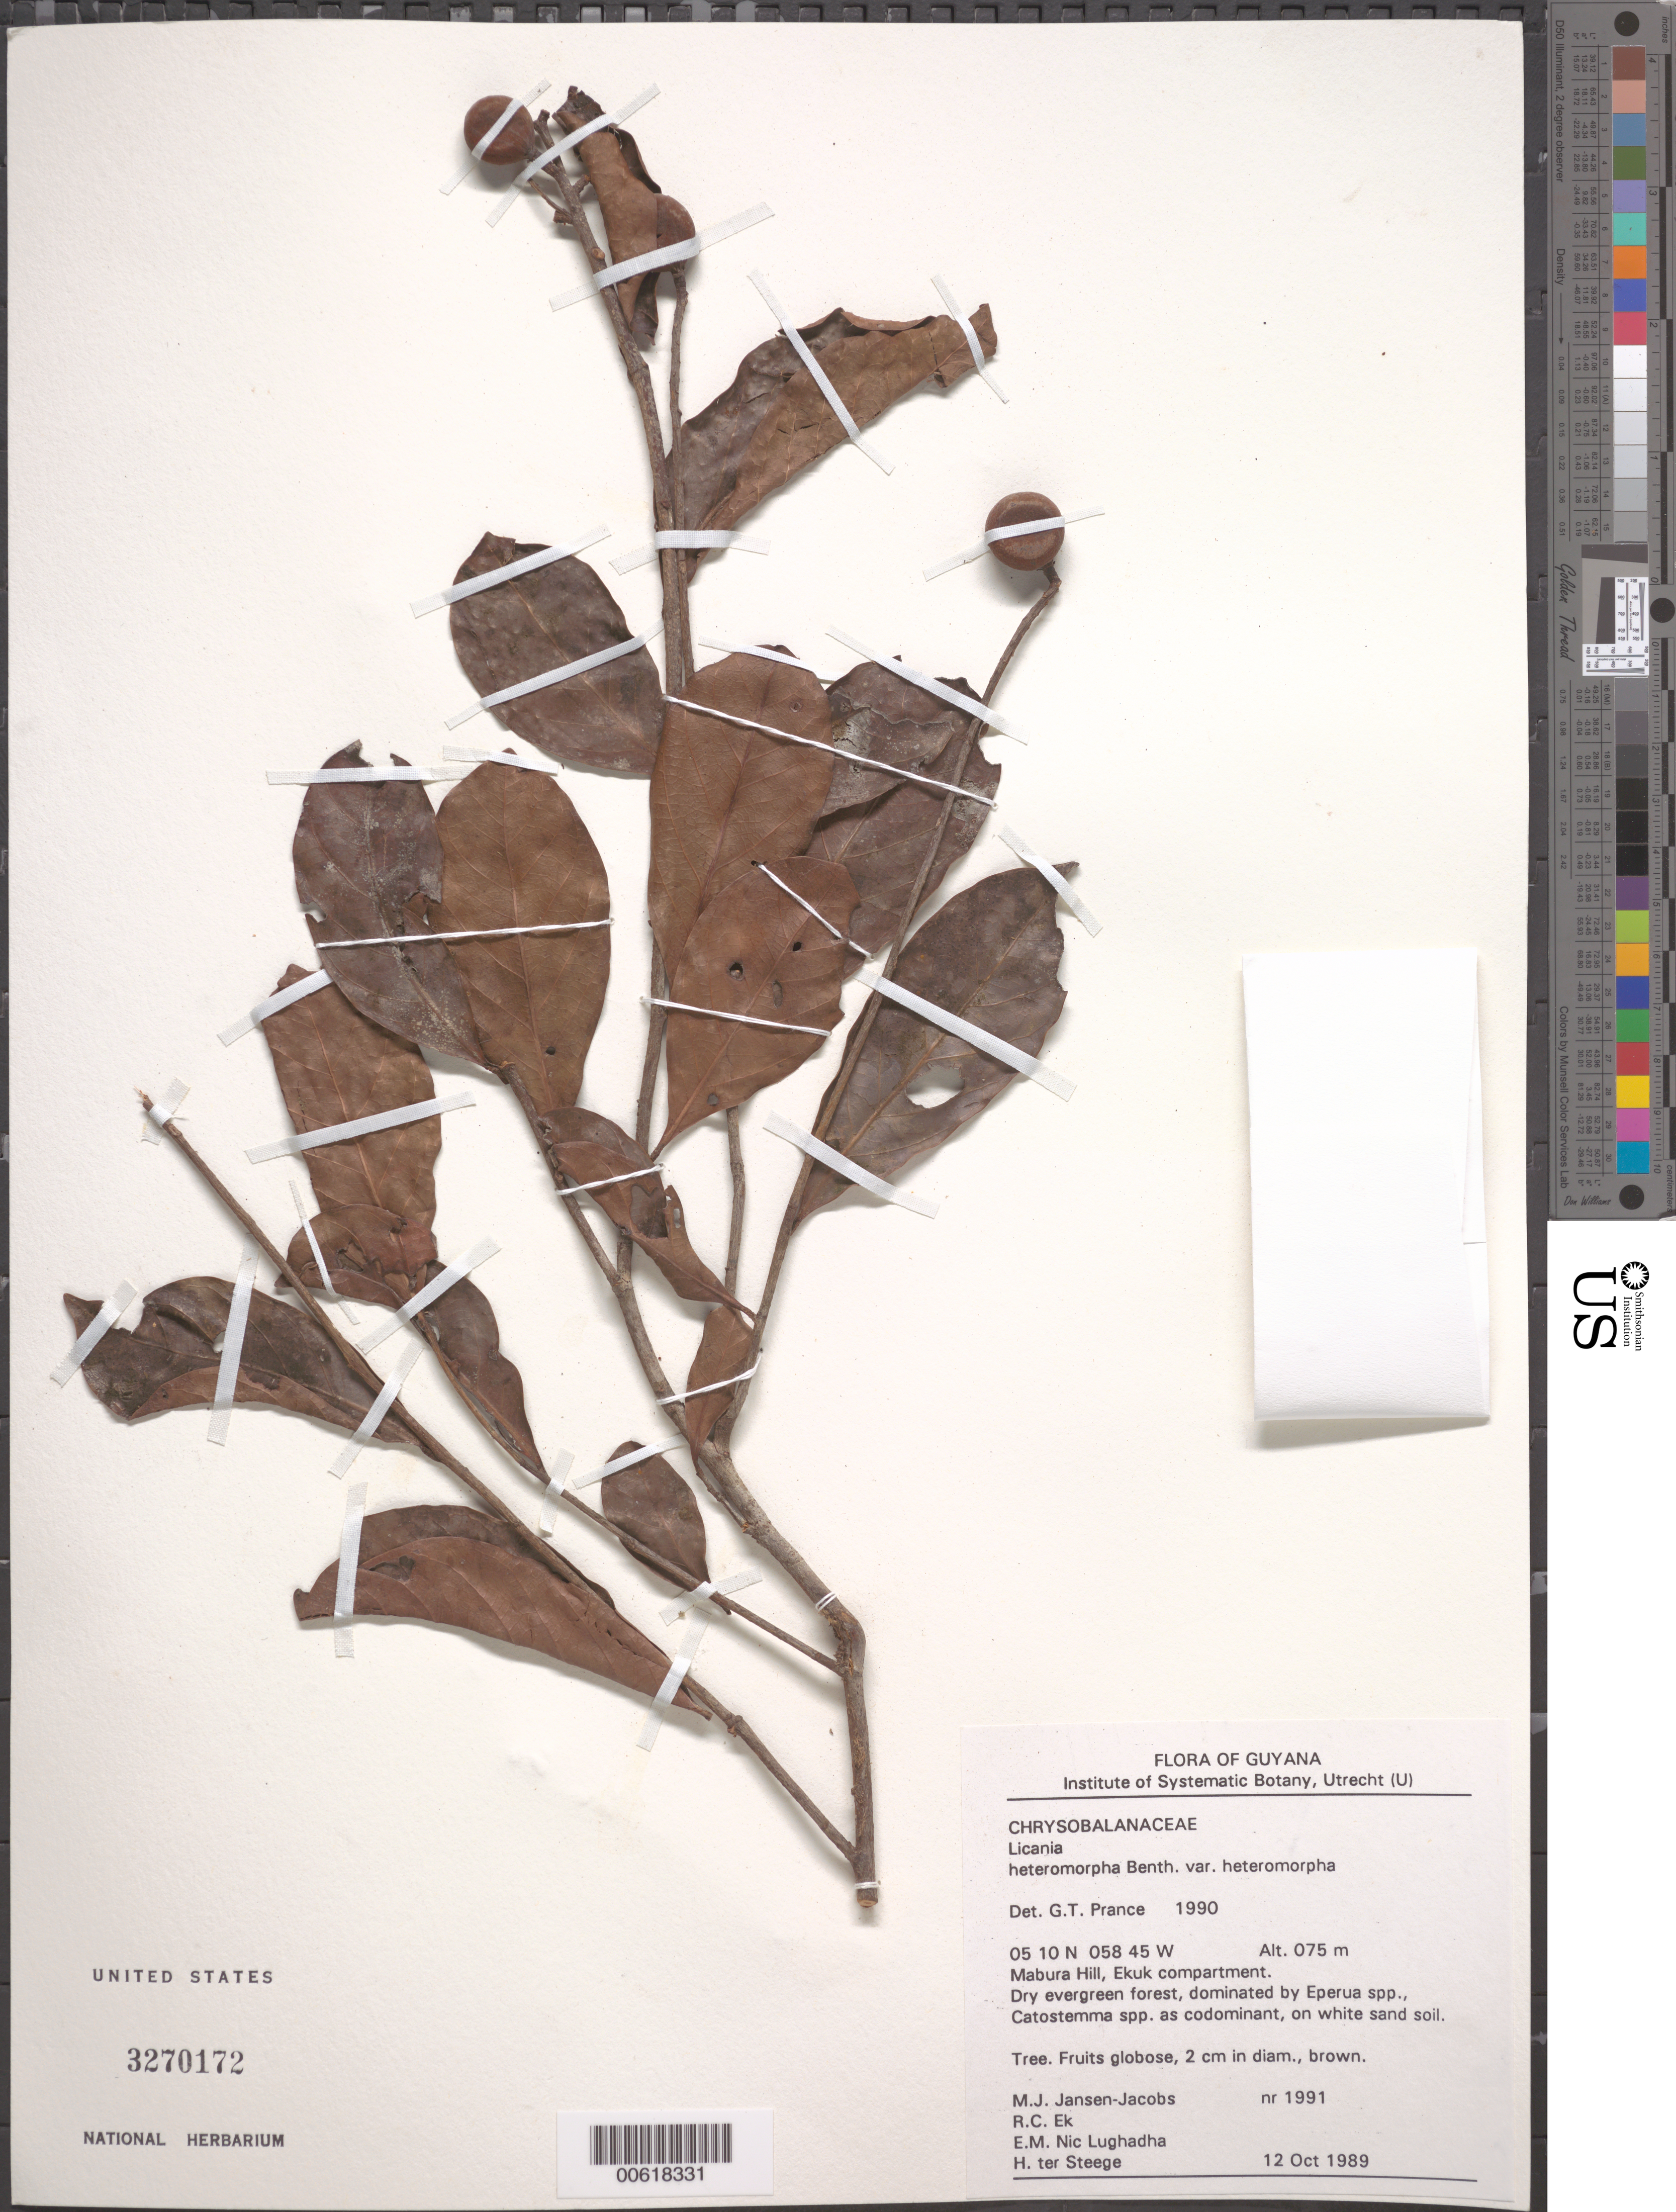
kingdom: Plantae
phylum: Tracheophyta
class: Magnoliopsida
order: Malpighiales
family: Chrysobalanaceae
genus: Hymenopus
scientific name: Hymenopus heteromorphus var. heteromorphus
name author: (Benth.) Sothers & Prance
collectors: M. J. Jansen-Jacobs, R. C. Ek, E. Nic Lughadha & H. ter Steege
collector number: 1991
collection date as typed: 12-Oct-89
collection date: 1989-10-12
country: Guyana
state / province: U. Demerara-Berbice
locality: Mabura Hill, Ekuk compartment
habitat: Dry evergreen forest, dominated by Eperua spp, Catostemma sp as codominant, on white sand soil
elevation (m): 75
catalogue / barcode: US 3270172